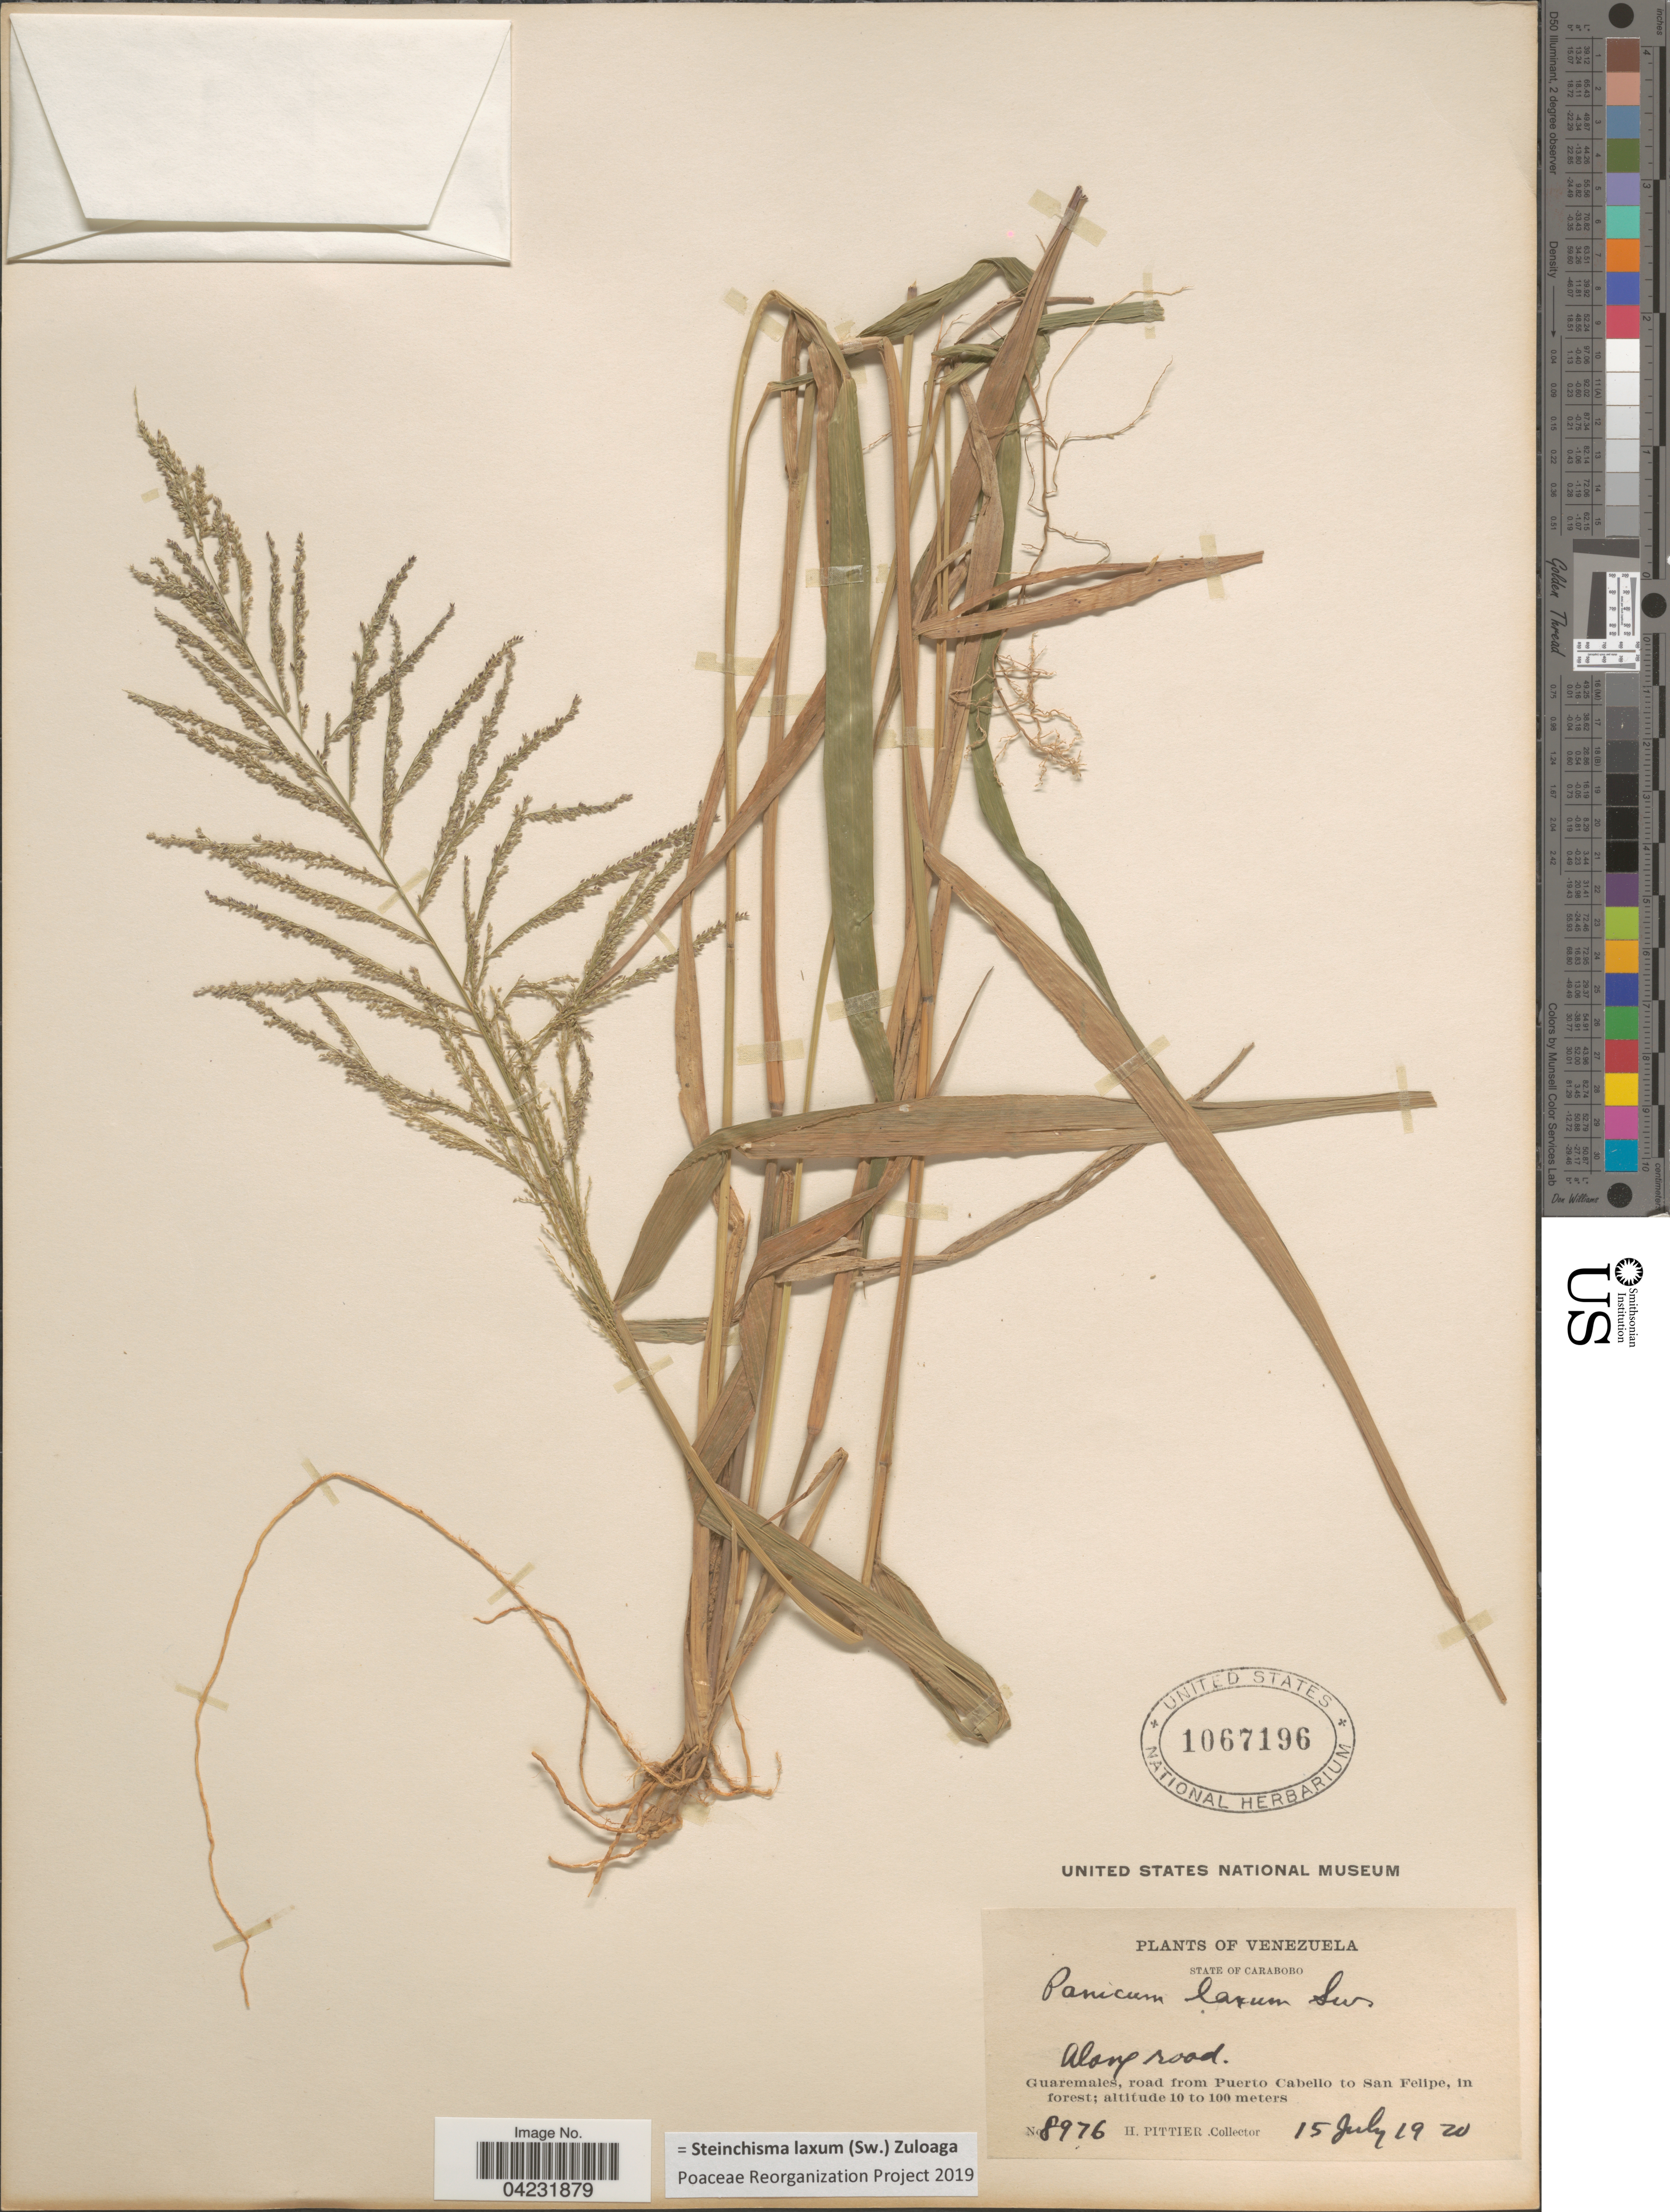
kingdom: Plantae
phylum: Tracheophyta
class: Liliopsida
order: Poales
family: Poaceae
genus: Steinchisma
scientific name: Steinchisma laxum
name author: (Sw.) Zuloaga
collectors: H. F. Pittier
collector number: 8976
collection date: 1920-07-15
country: Venezuela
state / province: Carabobo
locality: Along road. Guaremales, road from Puerto Cabello to San Felipe, in forest.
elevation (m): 10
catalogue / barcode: US 1067196